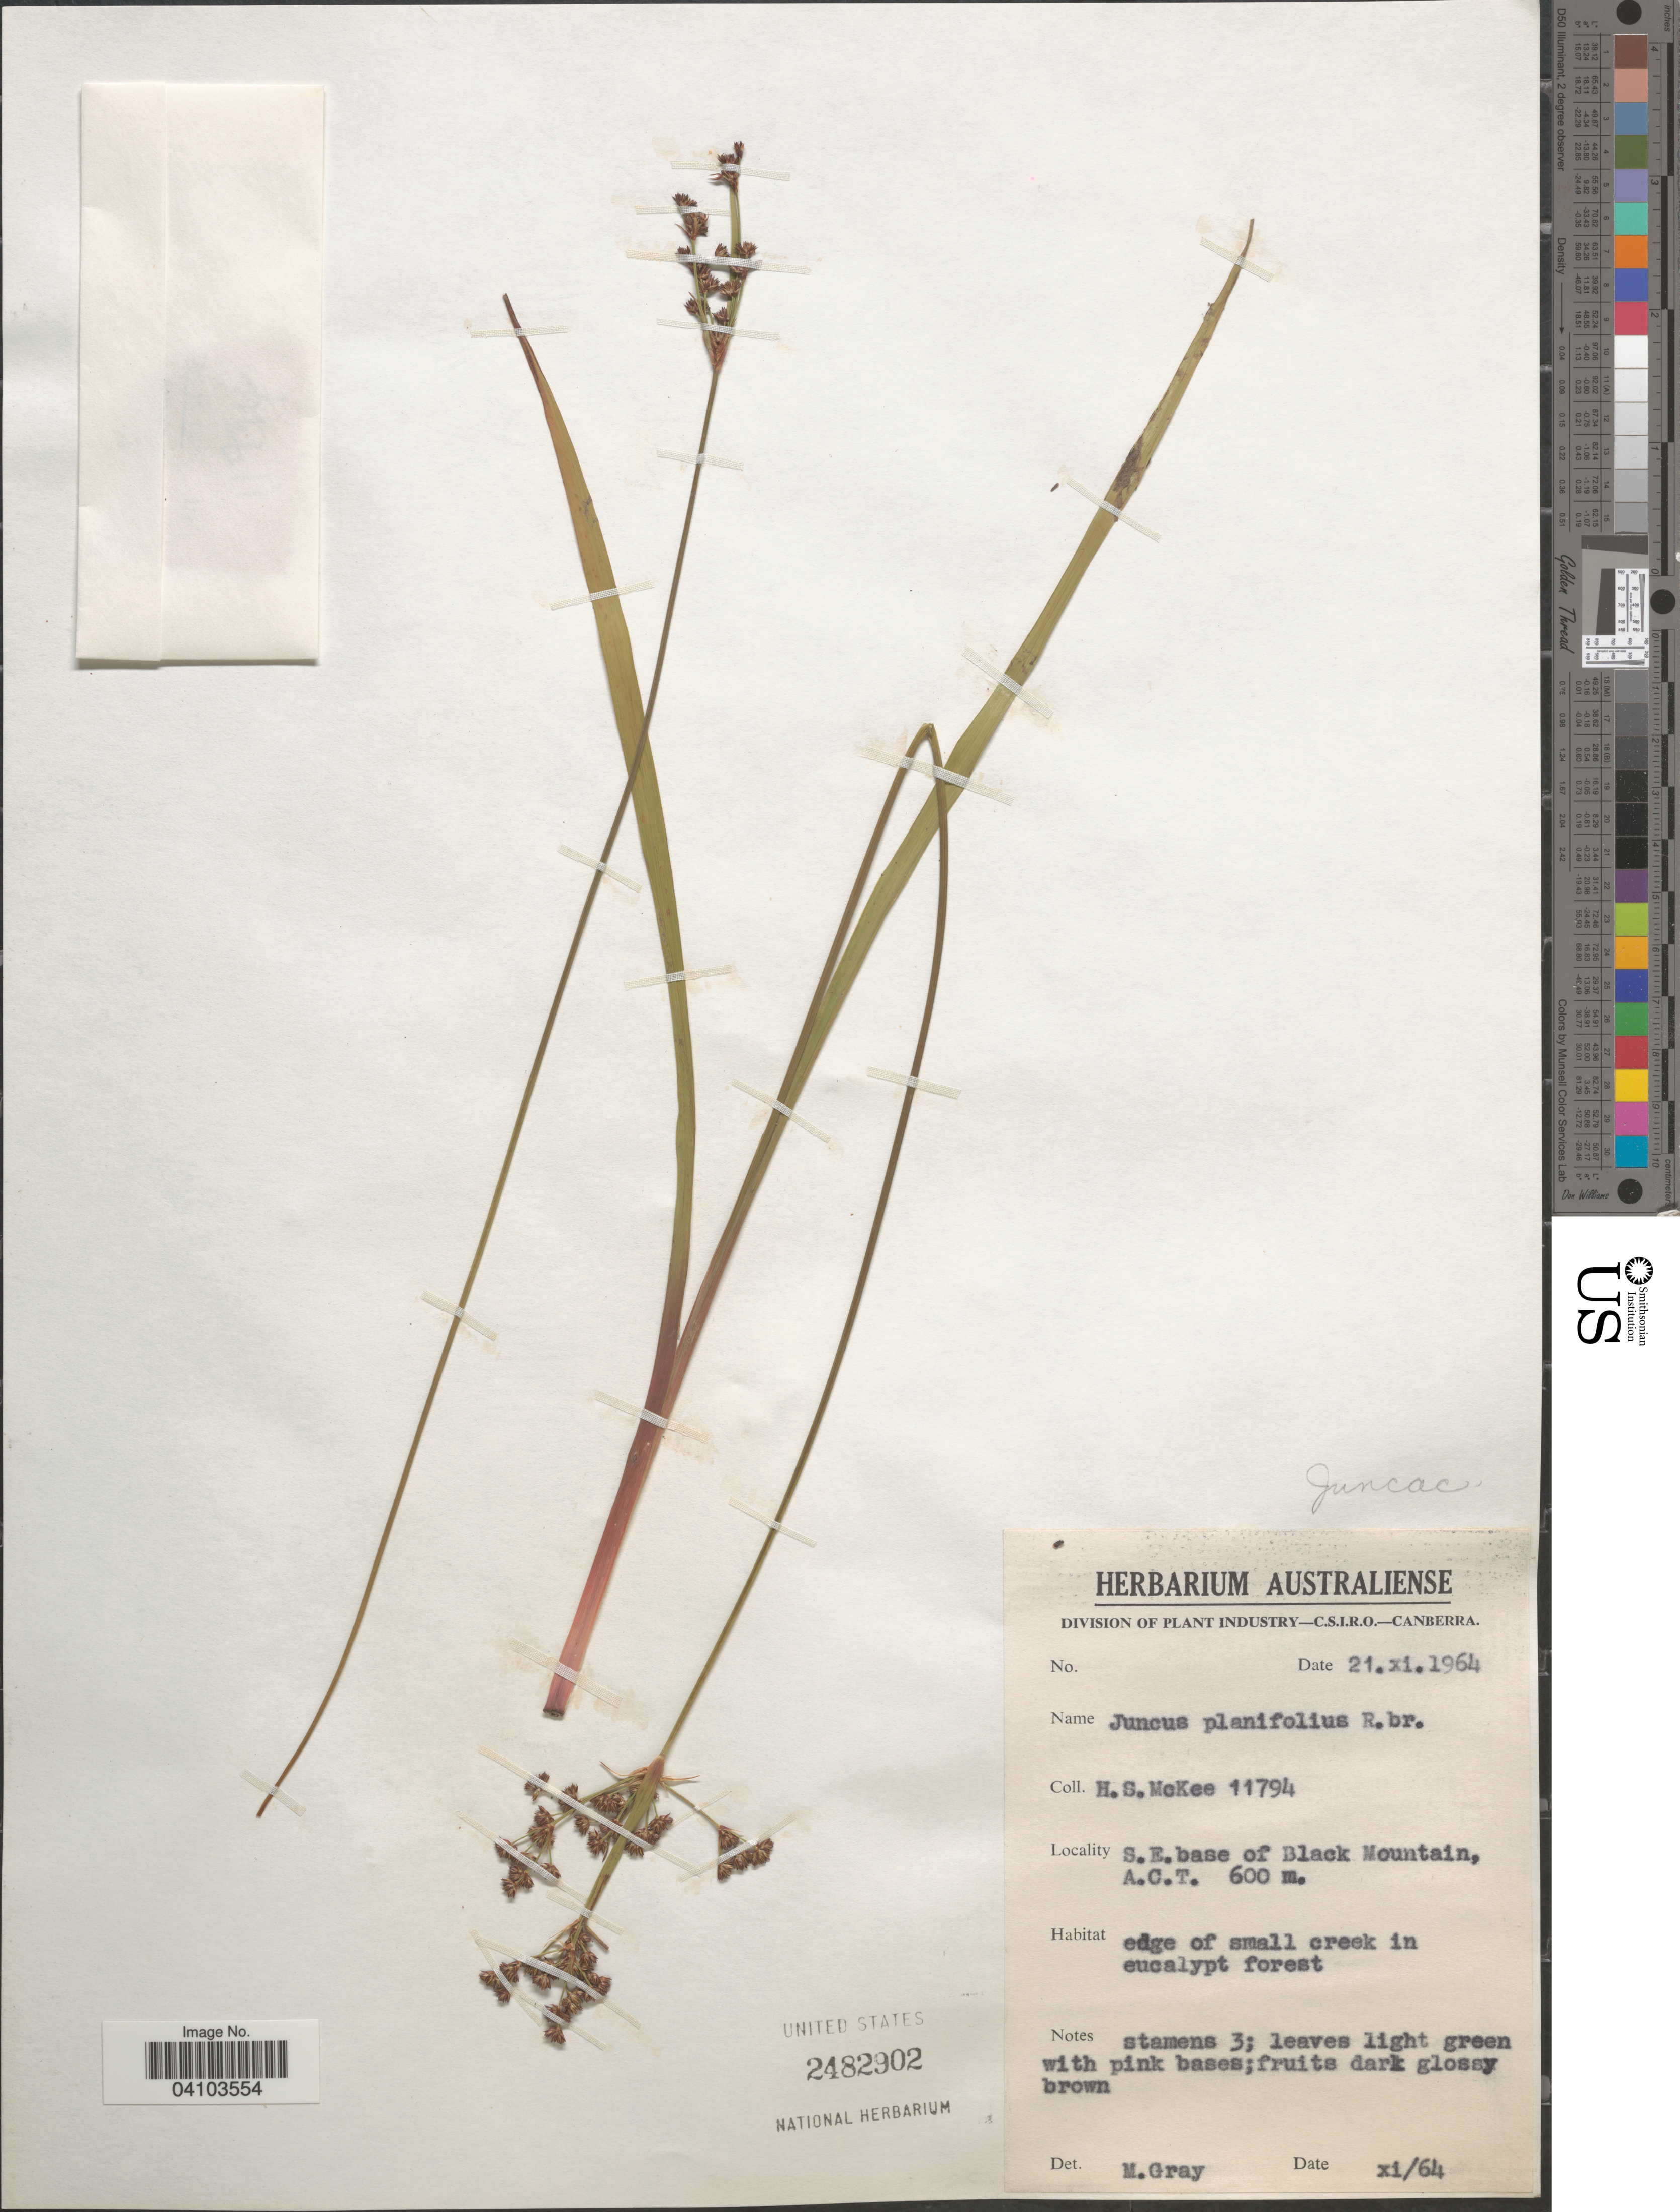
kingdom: Plantae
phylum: Tracheophyta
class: Liliopsida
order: Poales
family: Juncaceae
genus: Juncus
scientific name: Juncus planifolius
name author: R. Br.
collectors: H. S. McKee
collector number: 11794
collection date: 1964-11-21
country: Australia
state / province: Australian Capital Territory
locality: S.E.base of Black Mountain, A.C.T.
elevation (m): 600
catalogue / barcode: US 2482902